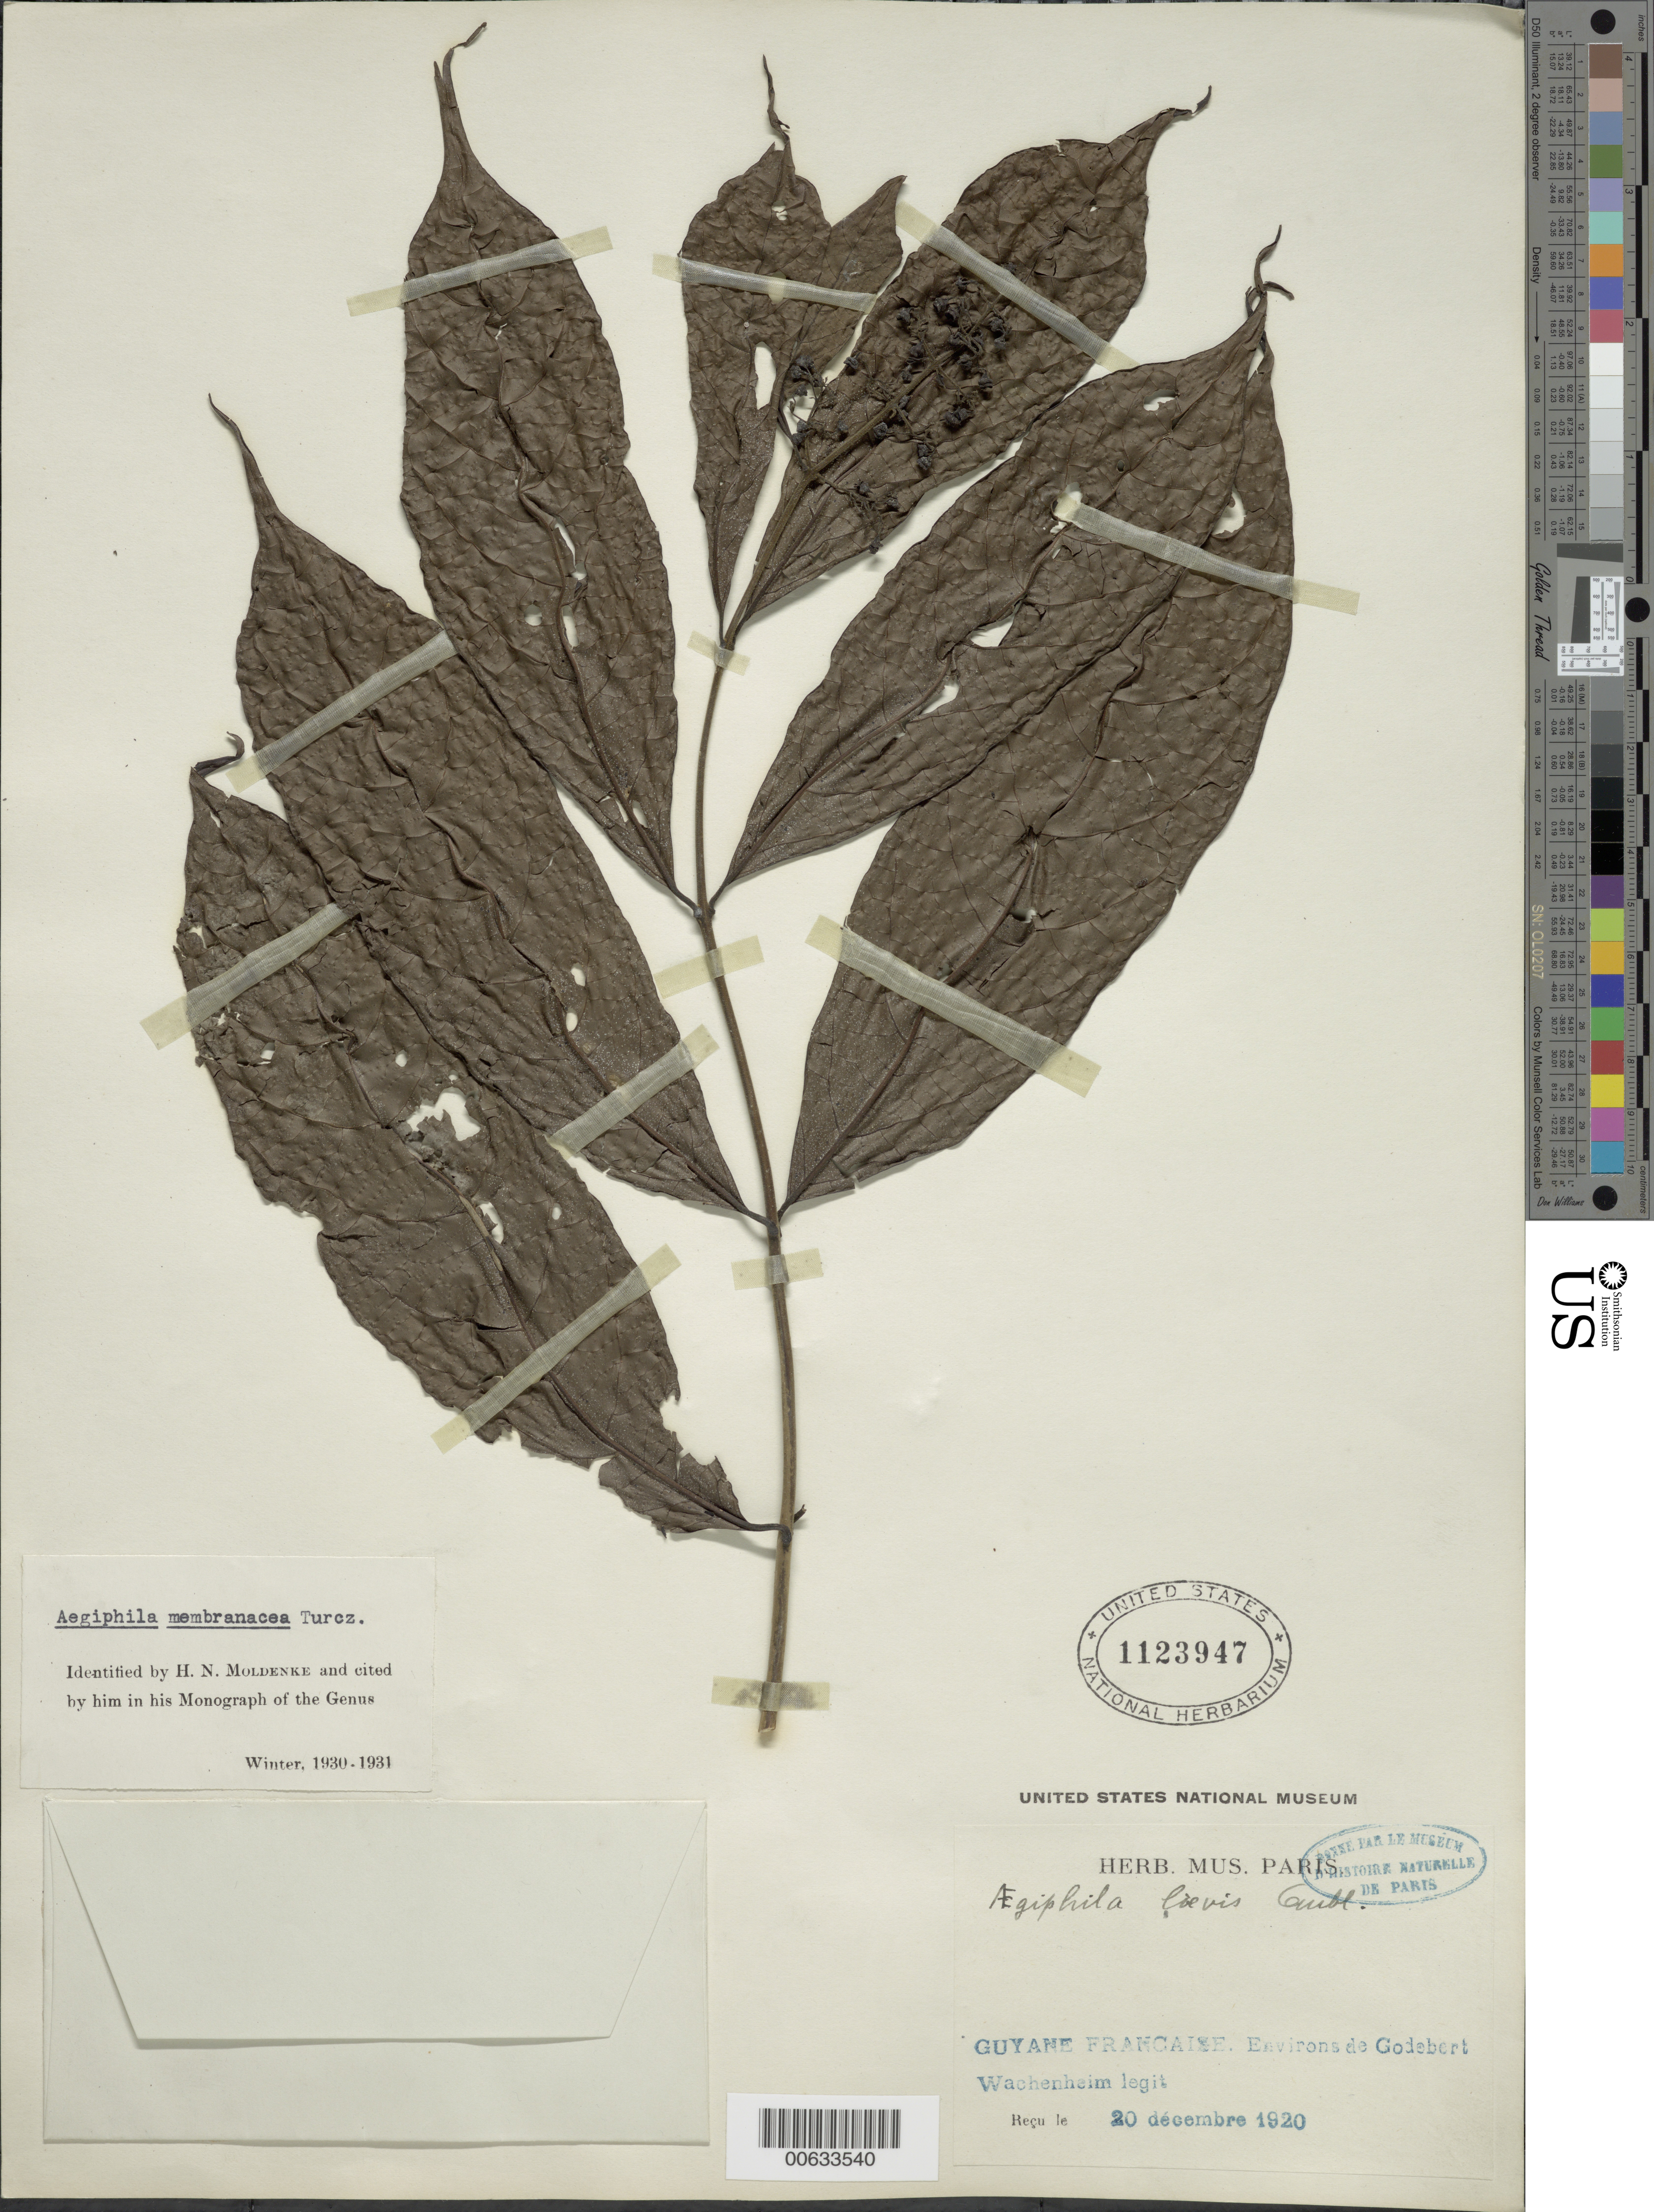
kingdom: Plantae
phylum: Tracheophyta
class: Magnoliopsida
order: Lamiales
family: Lamiaceae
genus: Aegiphila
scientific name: Aegiphila membranacea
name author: Turcz.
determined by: Moldenke, H. N.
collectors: G. Wachenheim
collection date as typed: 20-Dec-20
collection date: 1920-12-20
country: French Guiana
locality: Godebert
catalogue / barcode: US 1123947